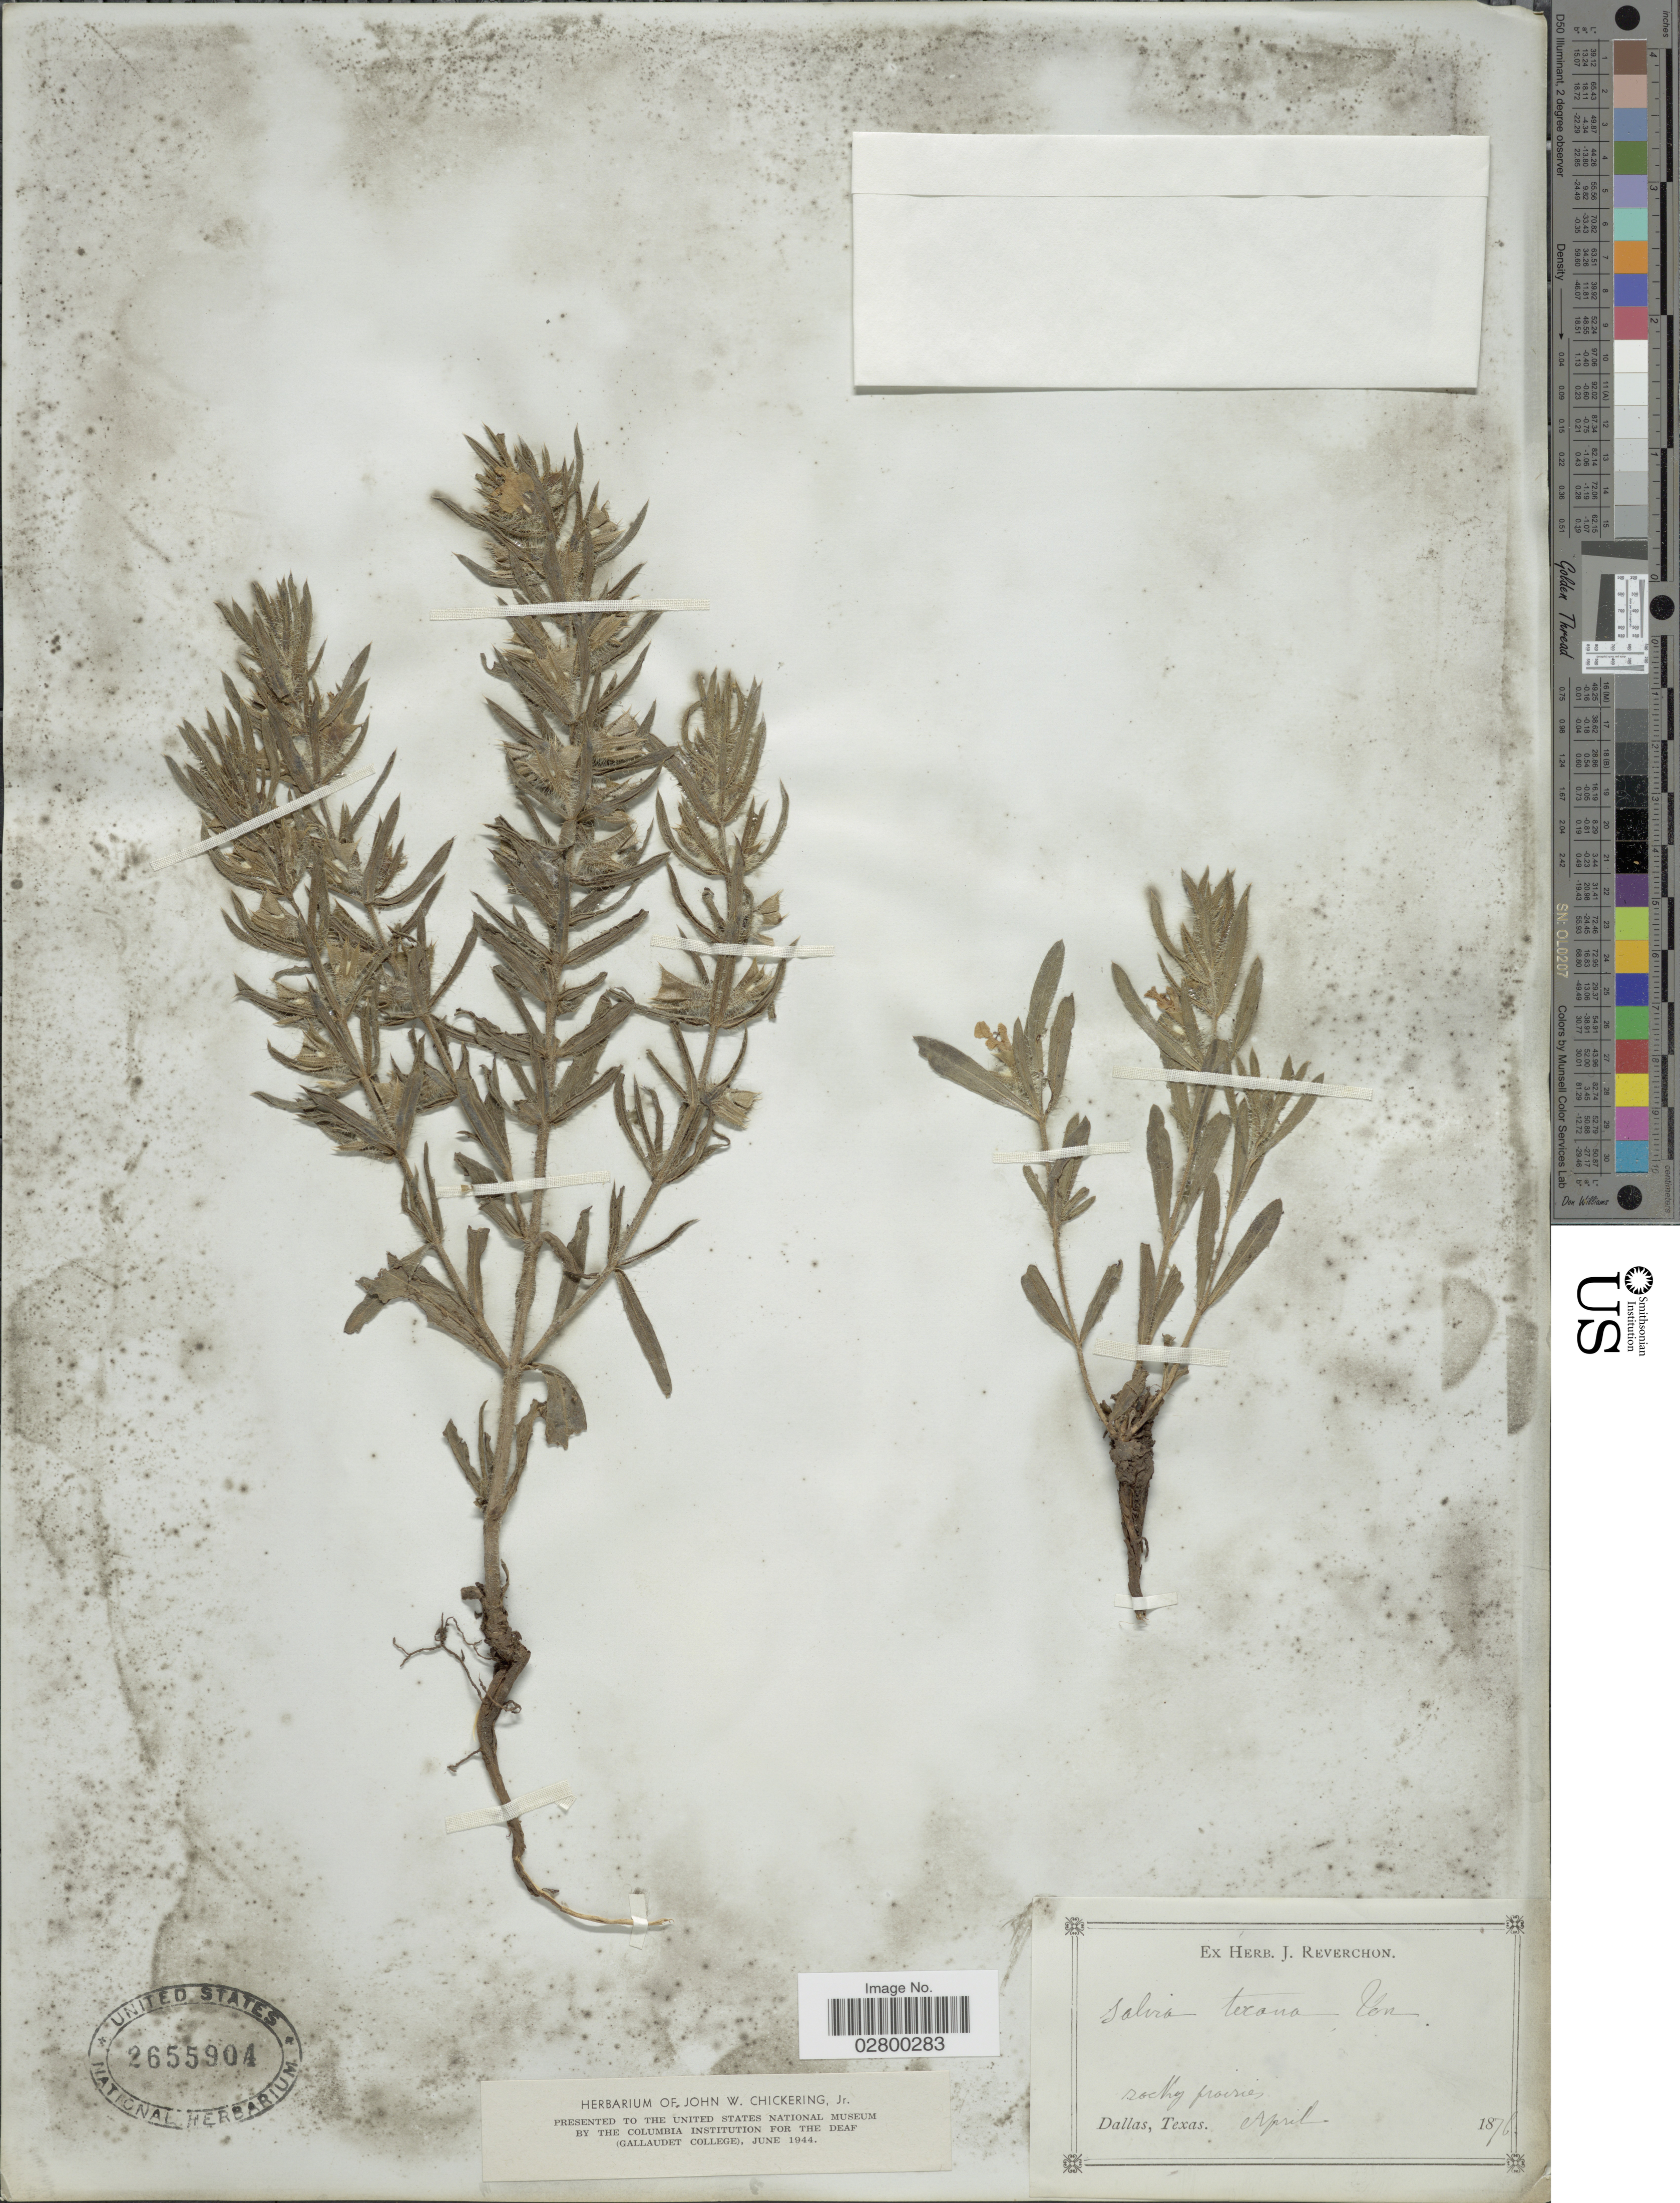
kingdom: Plantae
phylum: Tracheophyta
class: Magnoliopsida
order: Lamiales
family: Lamiaceae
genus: Salvia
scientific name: Salvia sp.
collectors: ex herb. J. Reverchon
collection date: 1876-04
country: United States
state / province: Texas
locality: Dallas, Texas.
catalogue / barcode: US 2655904